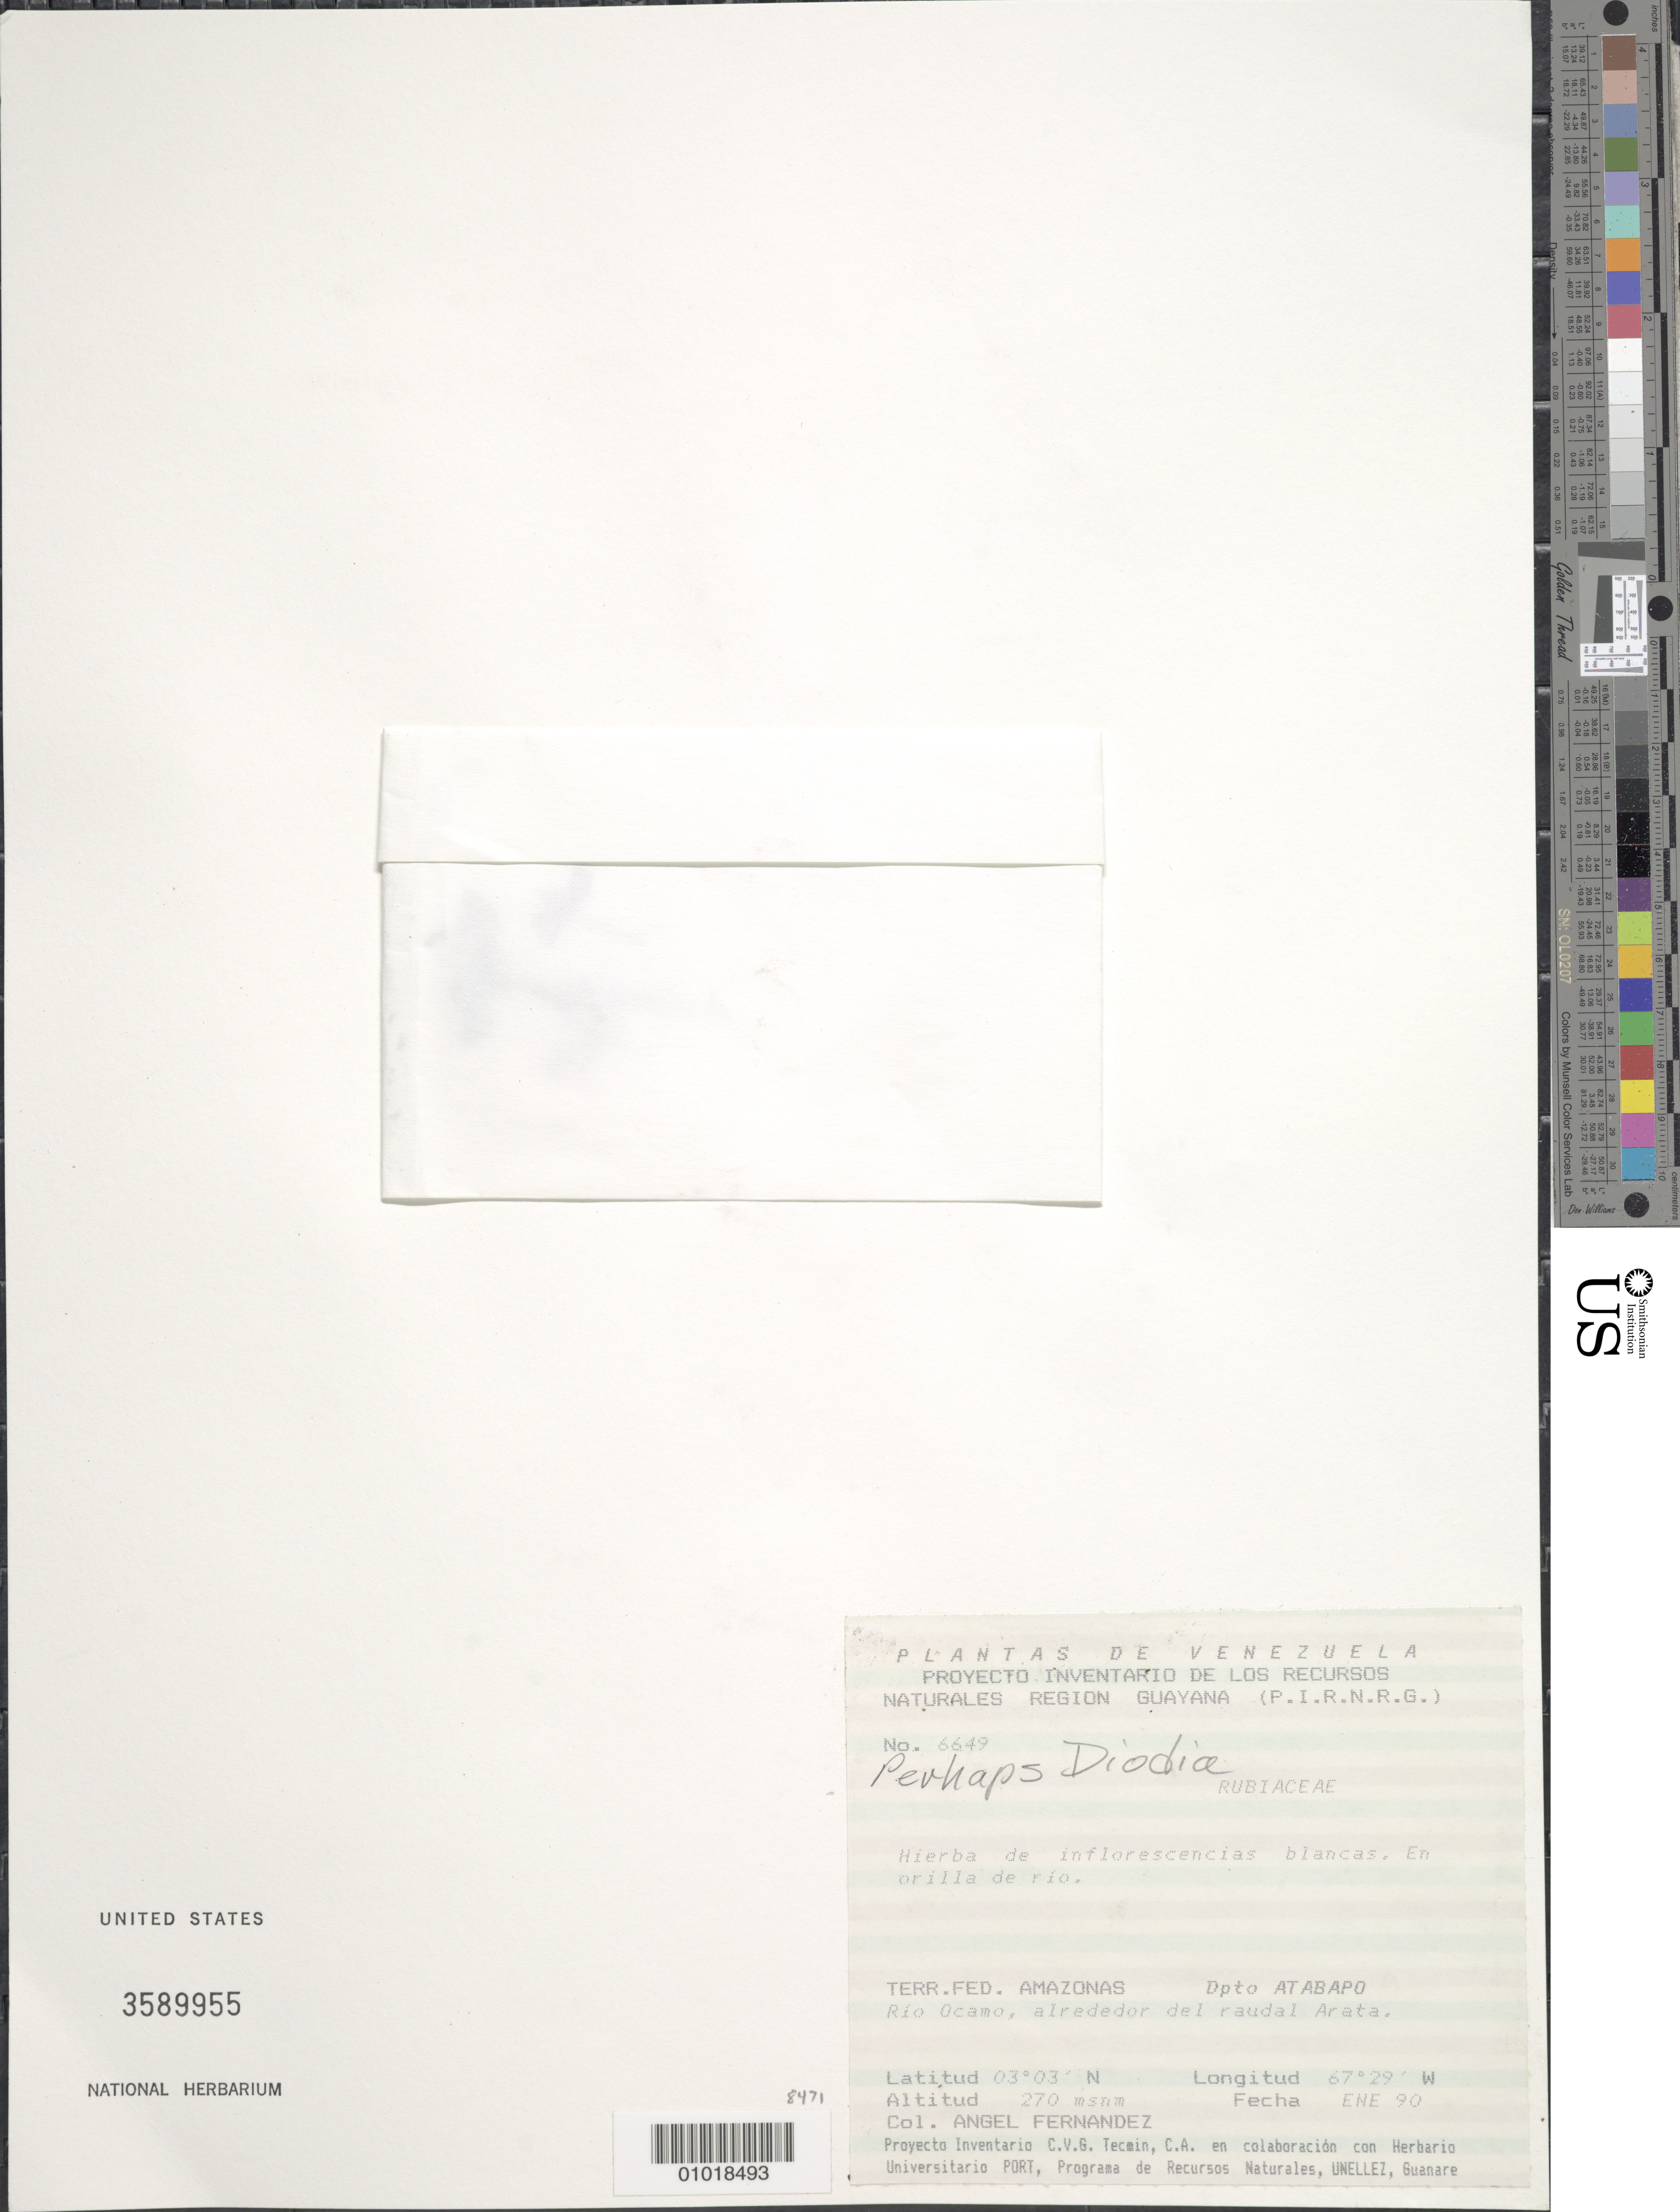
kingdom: Plantae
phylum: Tracheophyta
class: Magnoliopsida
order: Gentianales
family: Rubiaceae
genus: Diodia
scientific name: Diodia sp.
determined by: Kirkbride, J. H.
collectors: Á. Fernández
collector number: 6649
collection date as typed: Jan-90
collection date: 1990-01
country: Venezuela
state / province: Amazonas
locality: Rio Ocamo, alrededor del raudal Arata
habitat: Orilla del rio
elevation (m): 270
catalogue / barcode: US 3589955